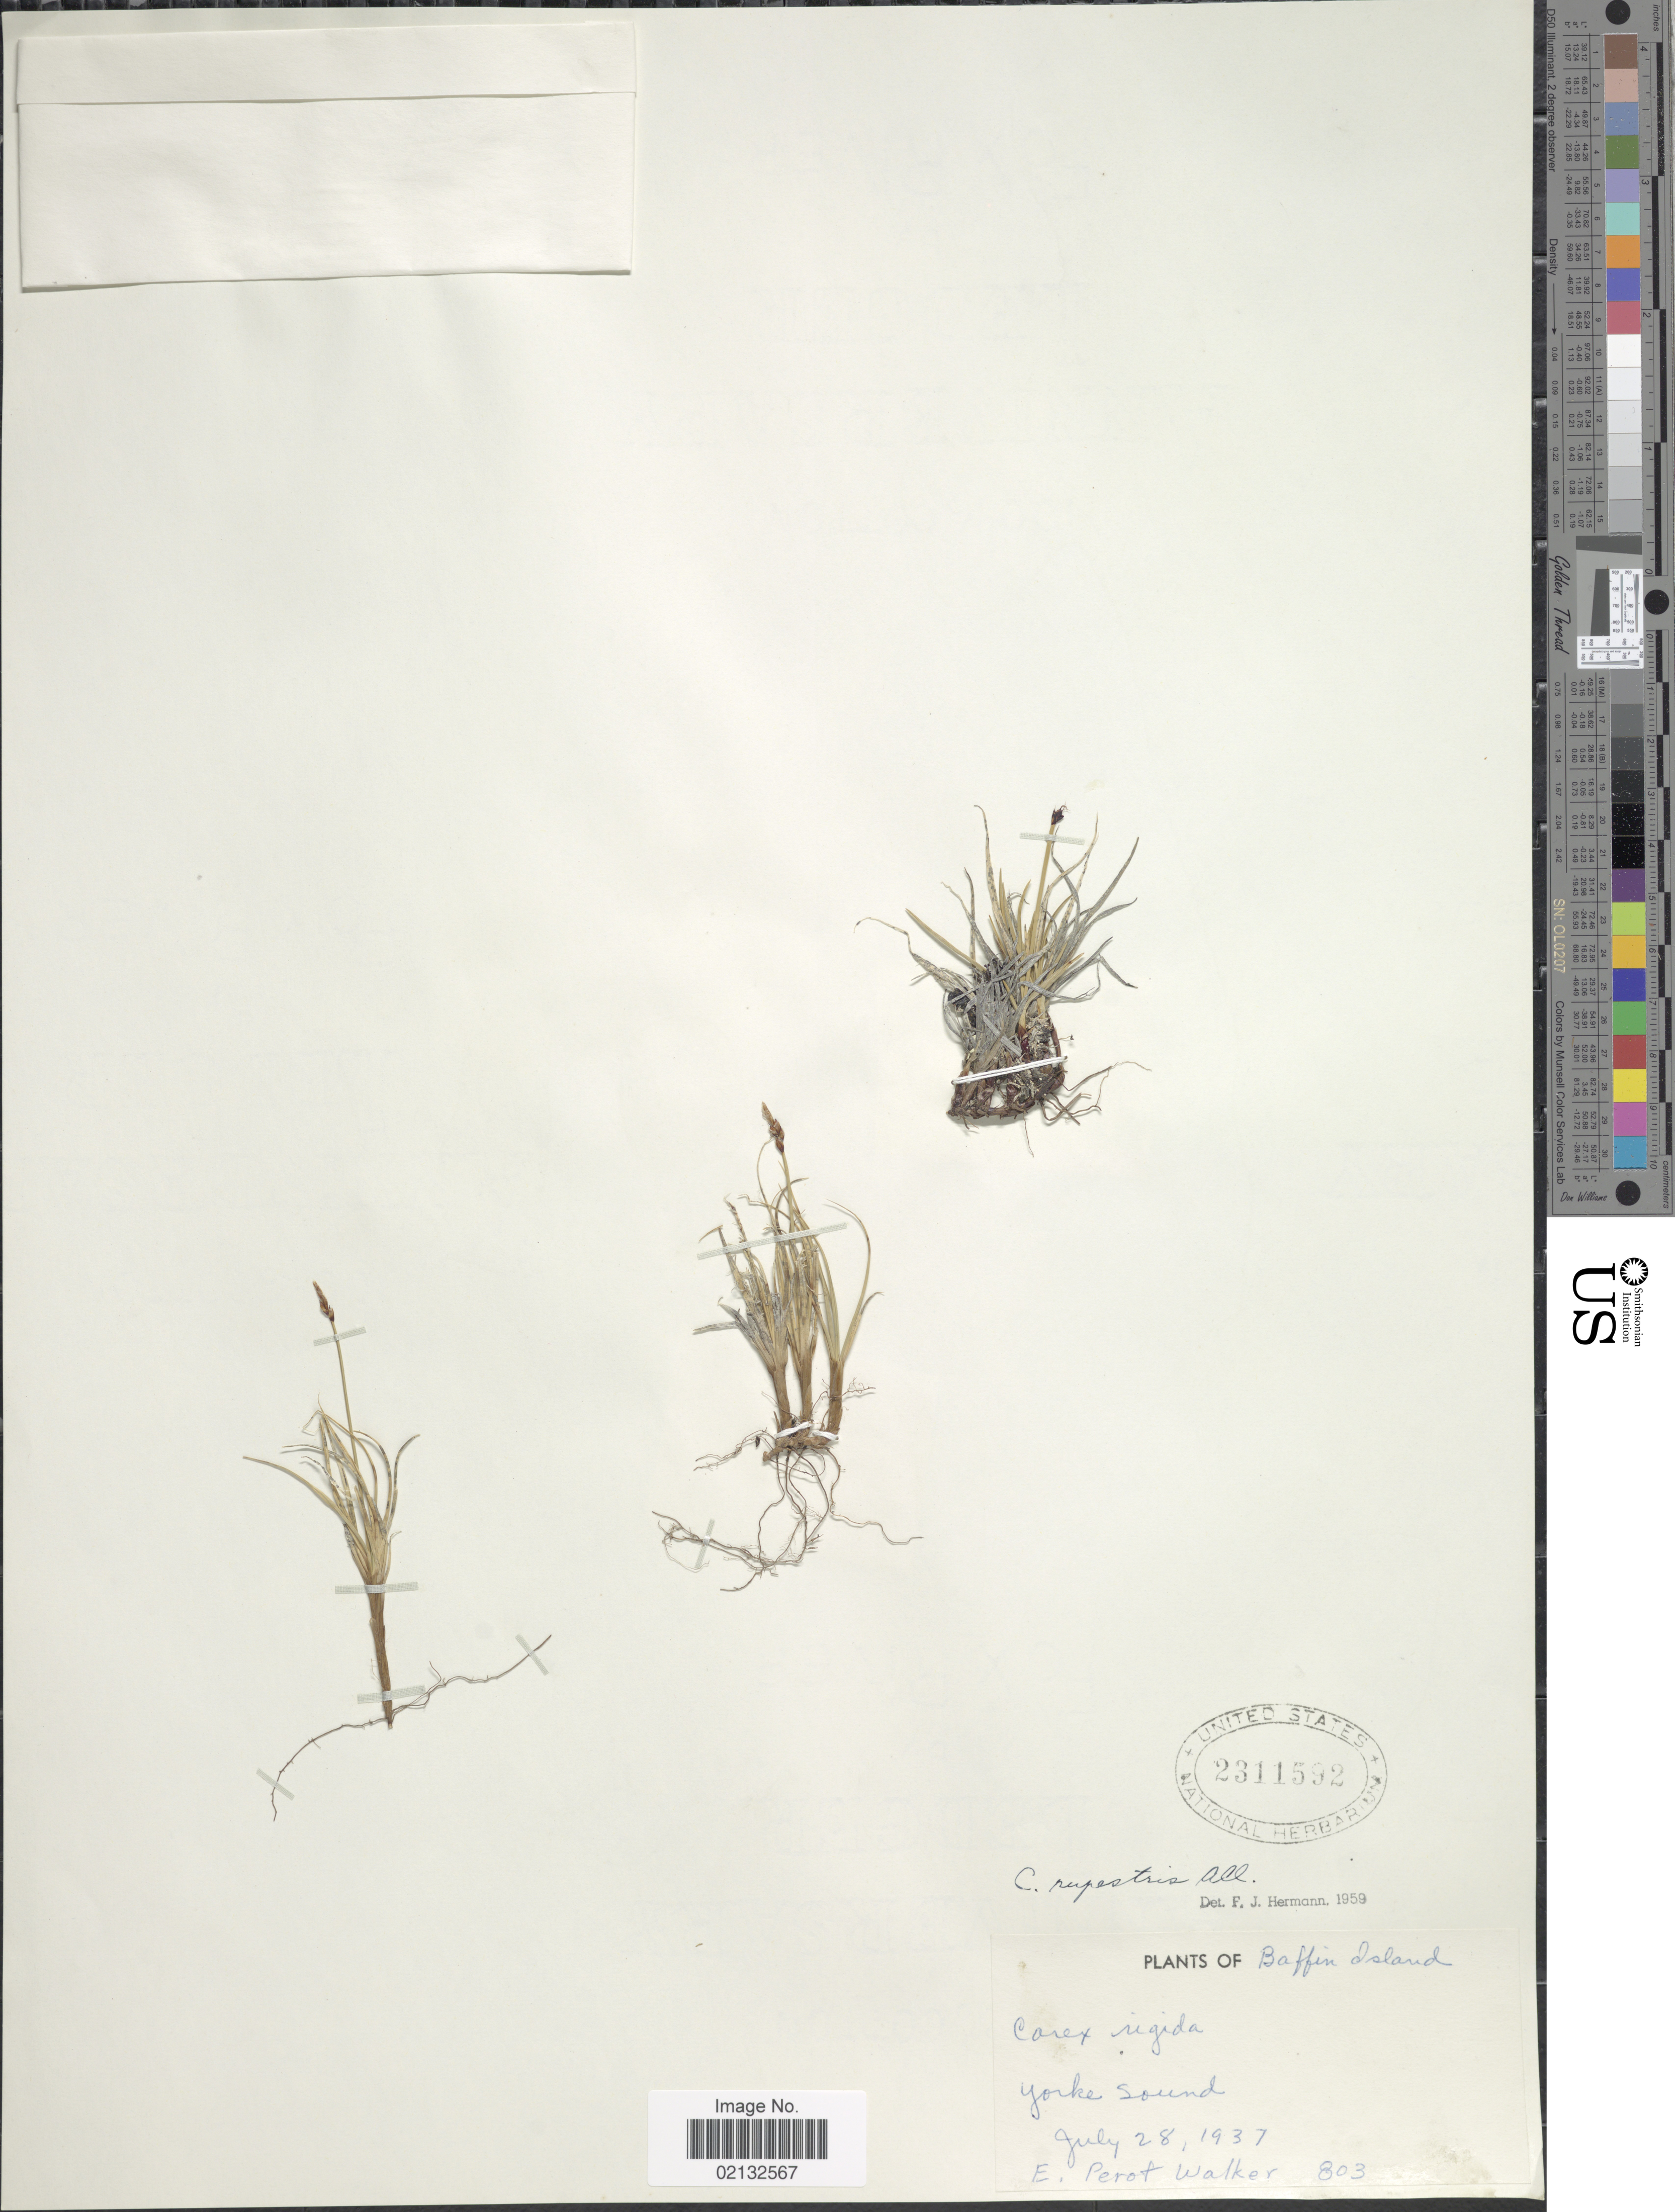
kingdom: Plantae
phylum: Tracheophyta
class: Liliopsida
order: Poales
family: Cyperaceae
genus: Carex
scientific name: Carex rupestris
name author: All.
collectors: E. P. Walker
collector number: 803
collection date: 1937-07-28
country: Canada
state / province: Nunavut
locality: Baffin Island, Yorke Sound.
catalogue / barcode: US 2311592